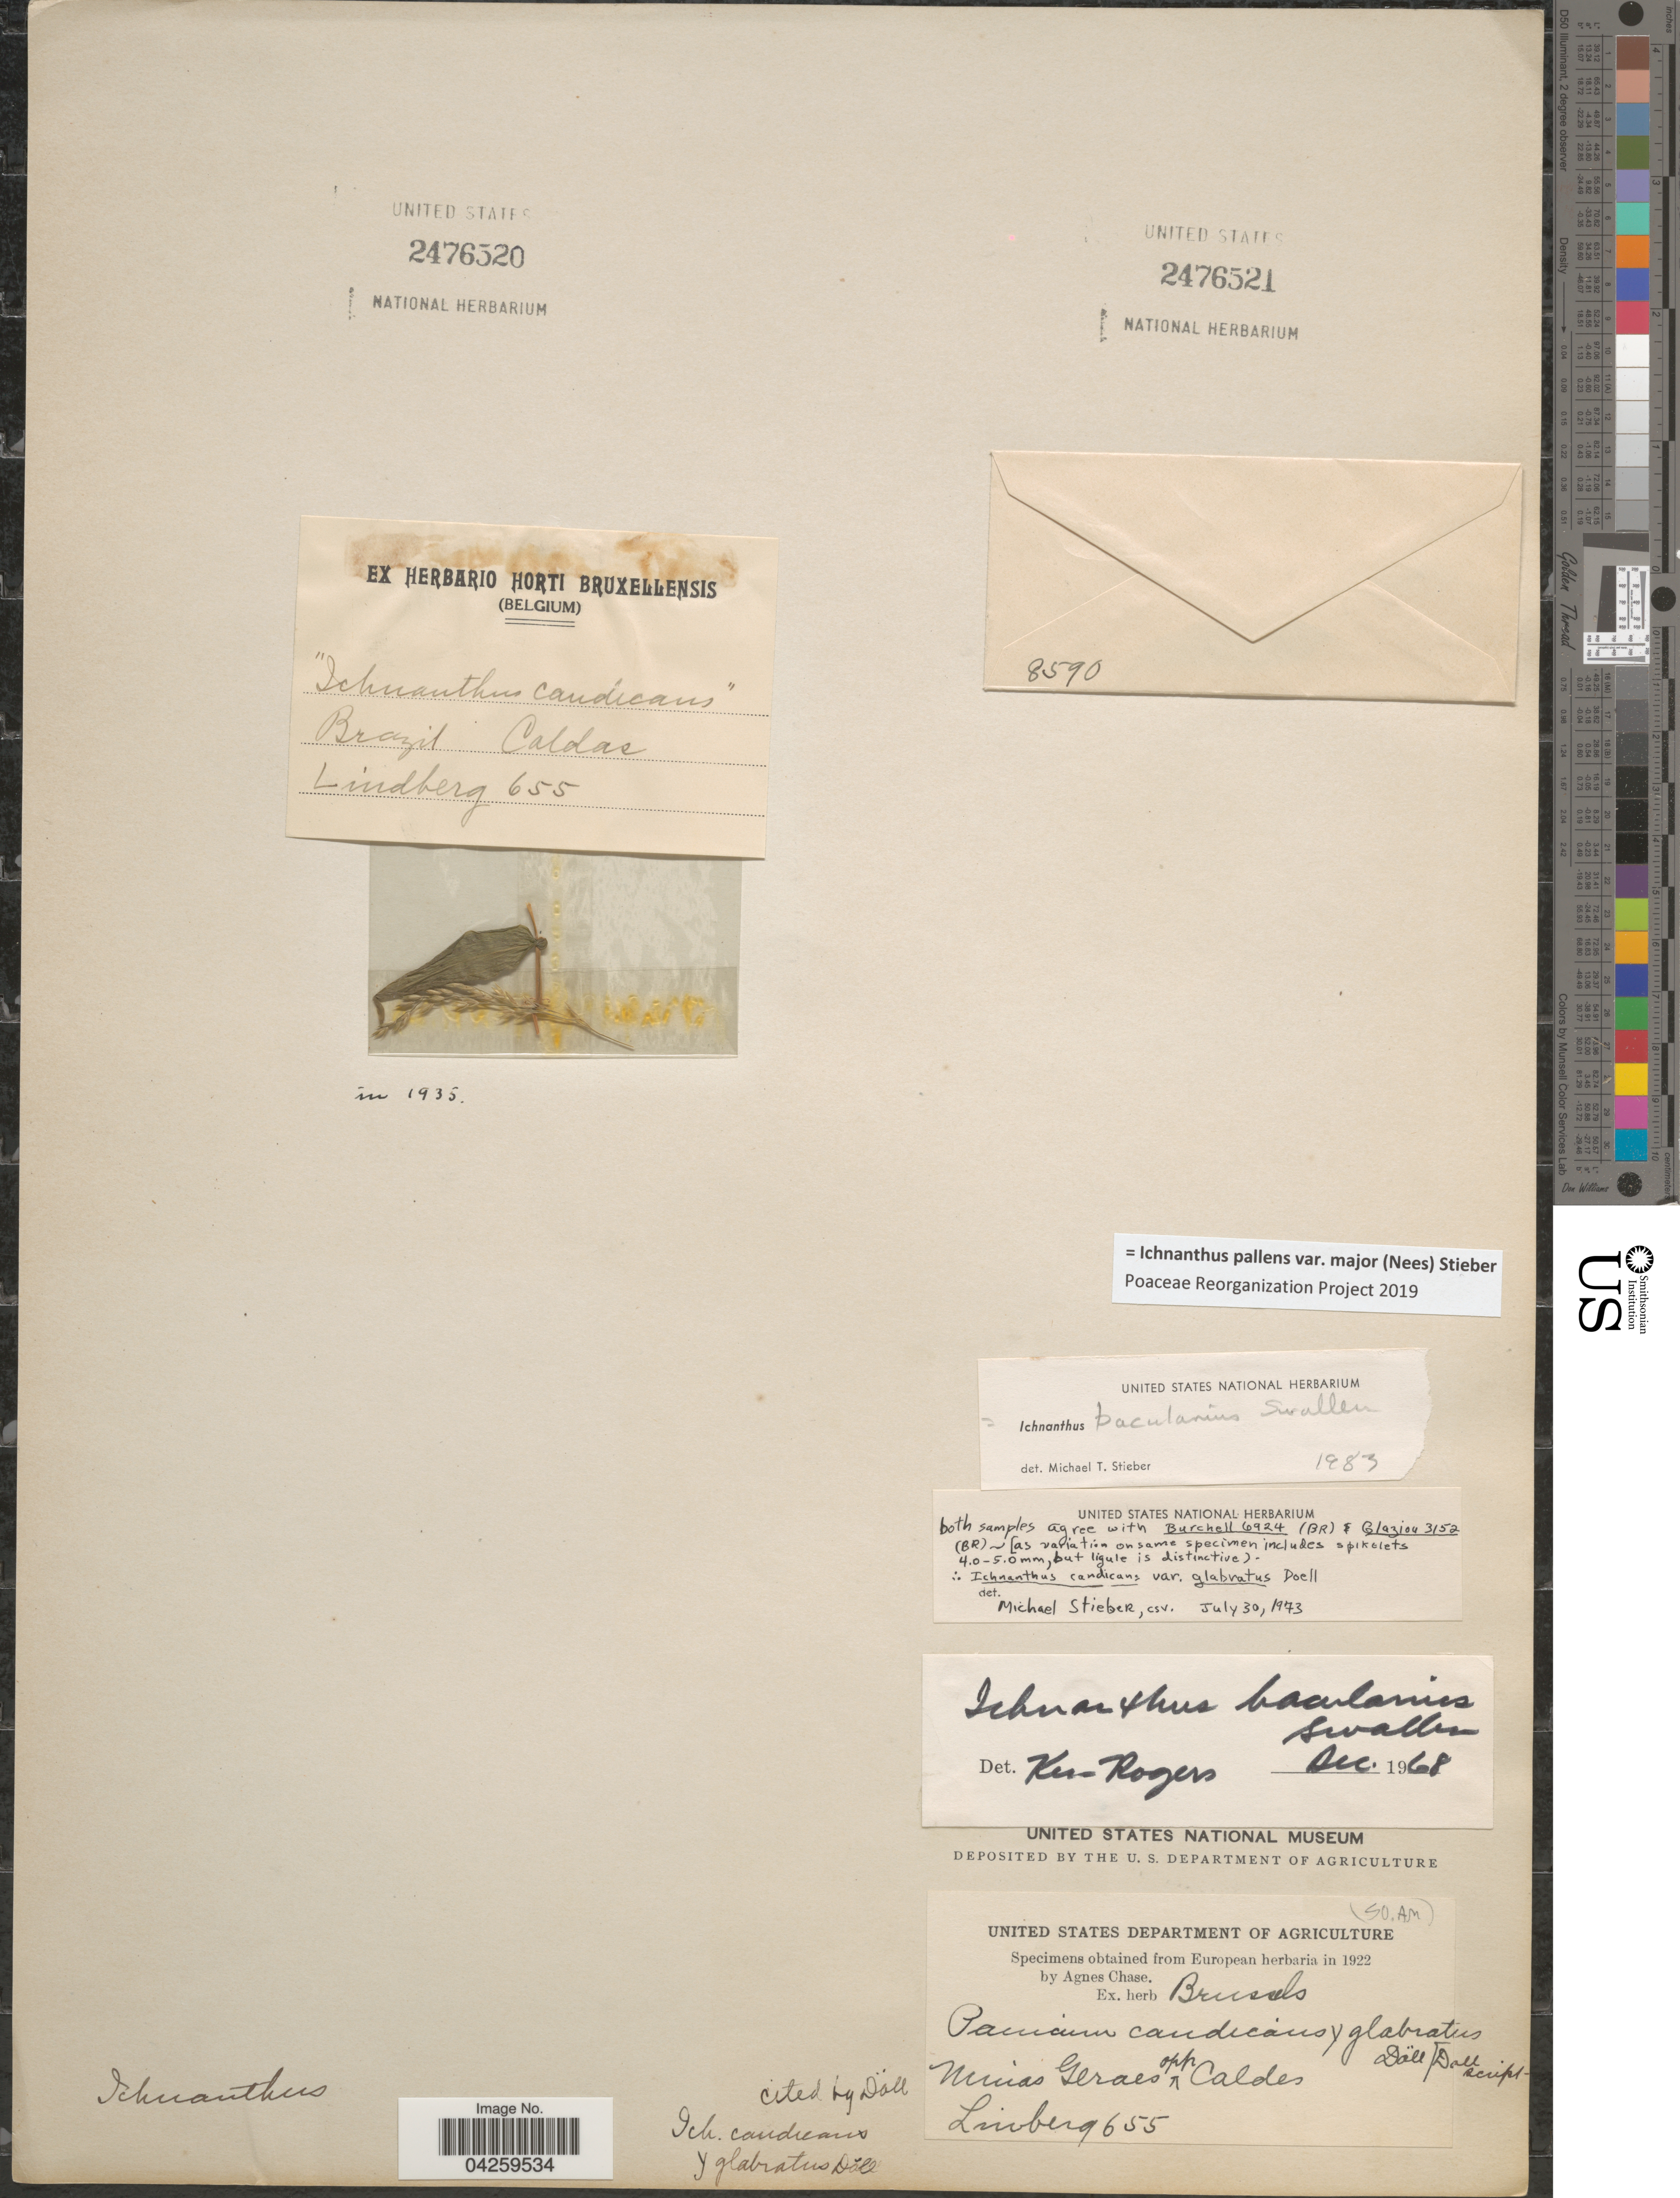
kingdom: Plantae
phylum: Tracheophyta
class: Liliopsida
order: Poales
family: Poaceae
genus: Ichnanthus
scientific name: Ichnanthus pallens var. major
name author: (Nees) Stieber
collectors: -- Lindberg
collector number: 655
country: Brazil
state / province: Minas Gerais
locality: Minas Geraes opp Caldes.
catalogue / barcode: US 2476520